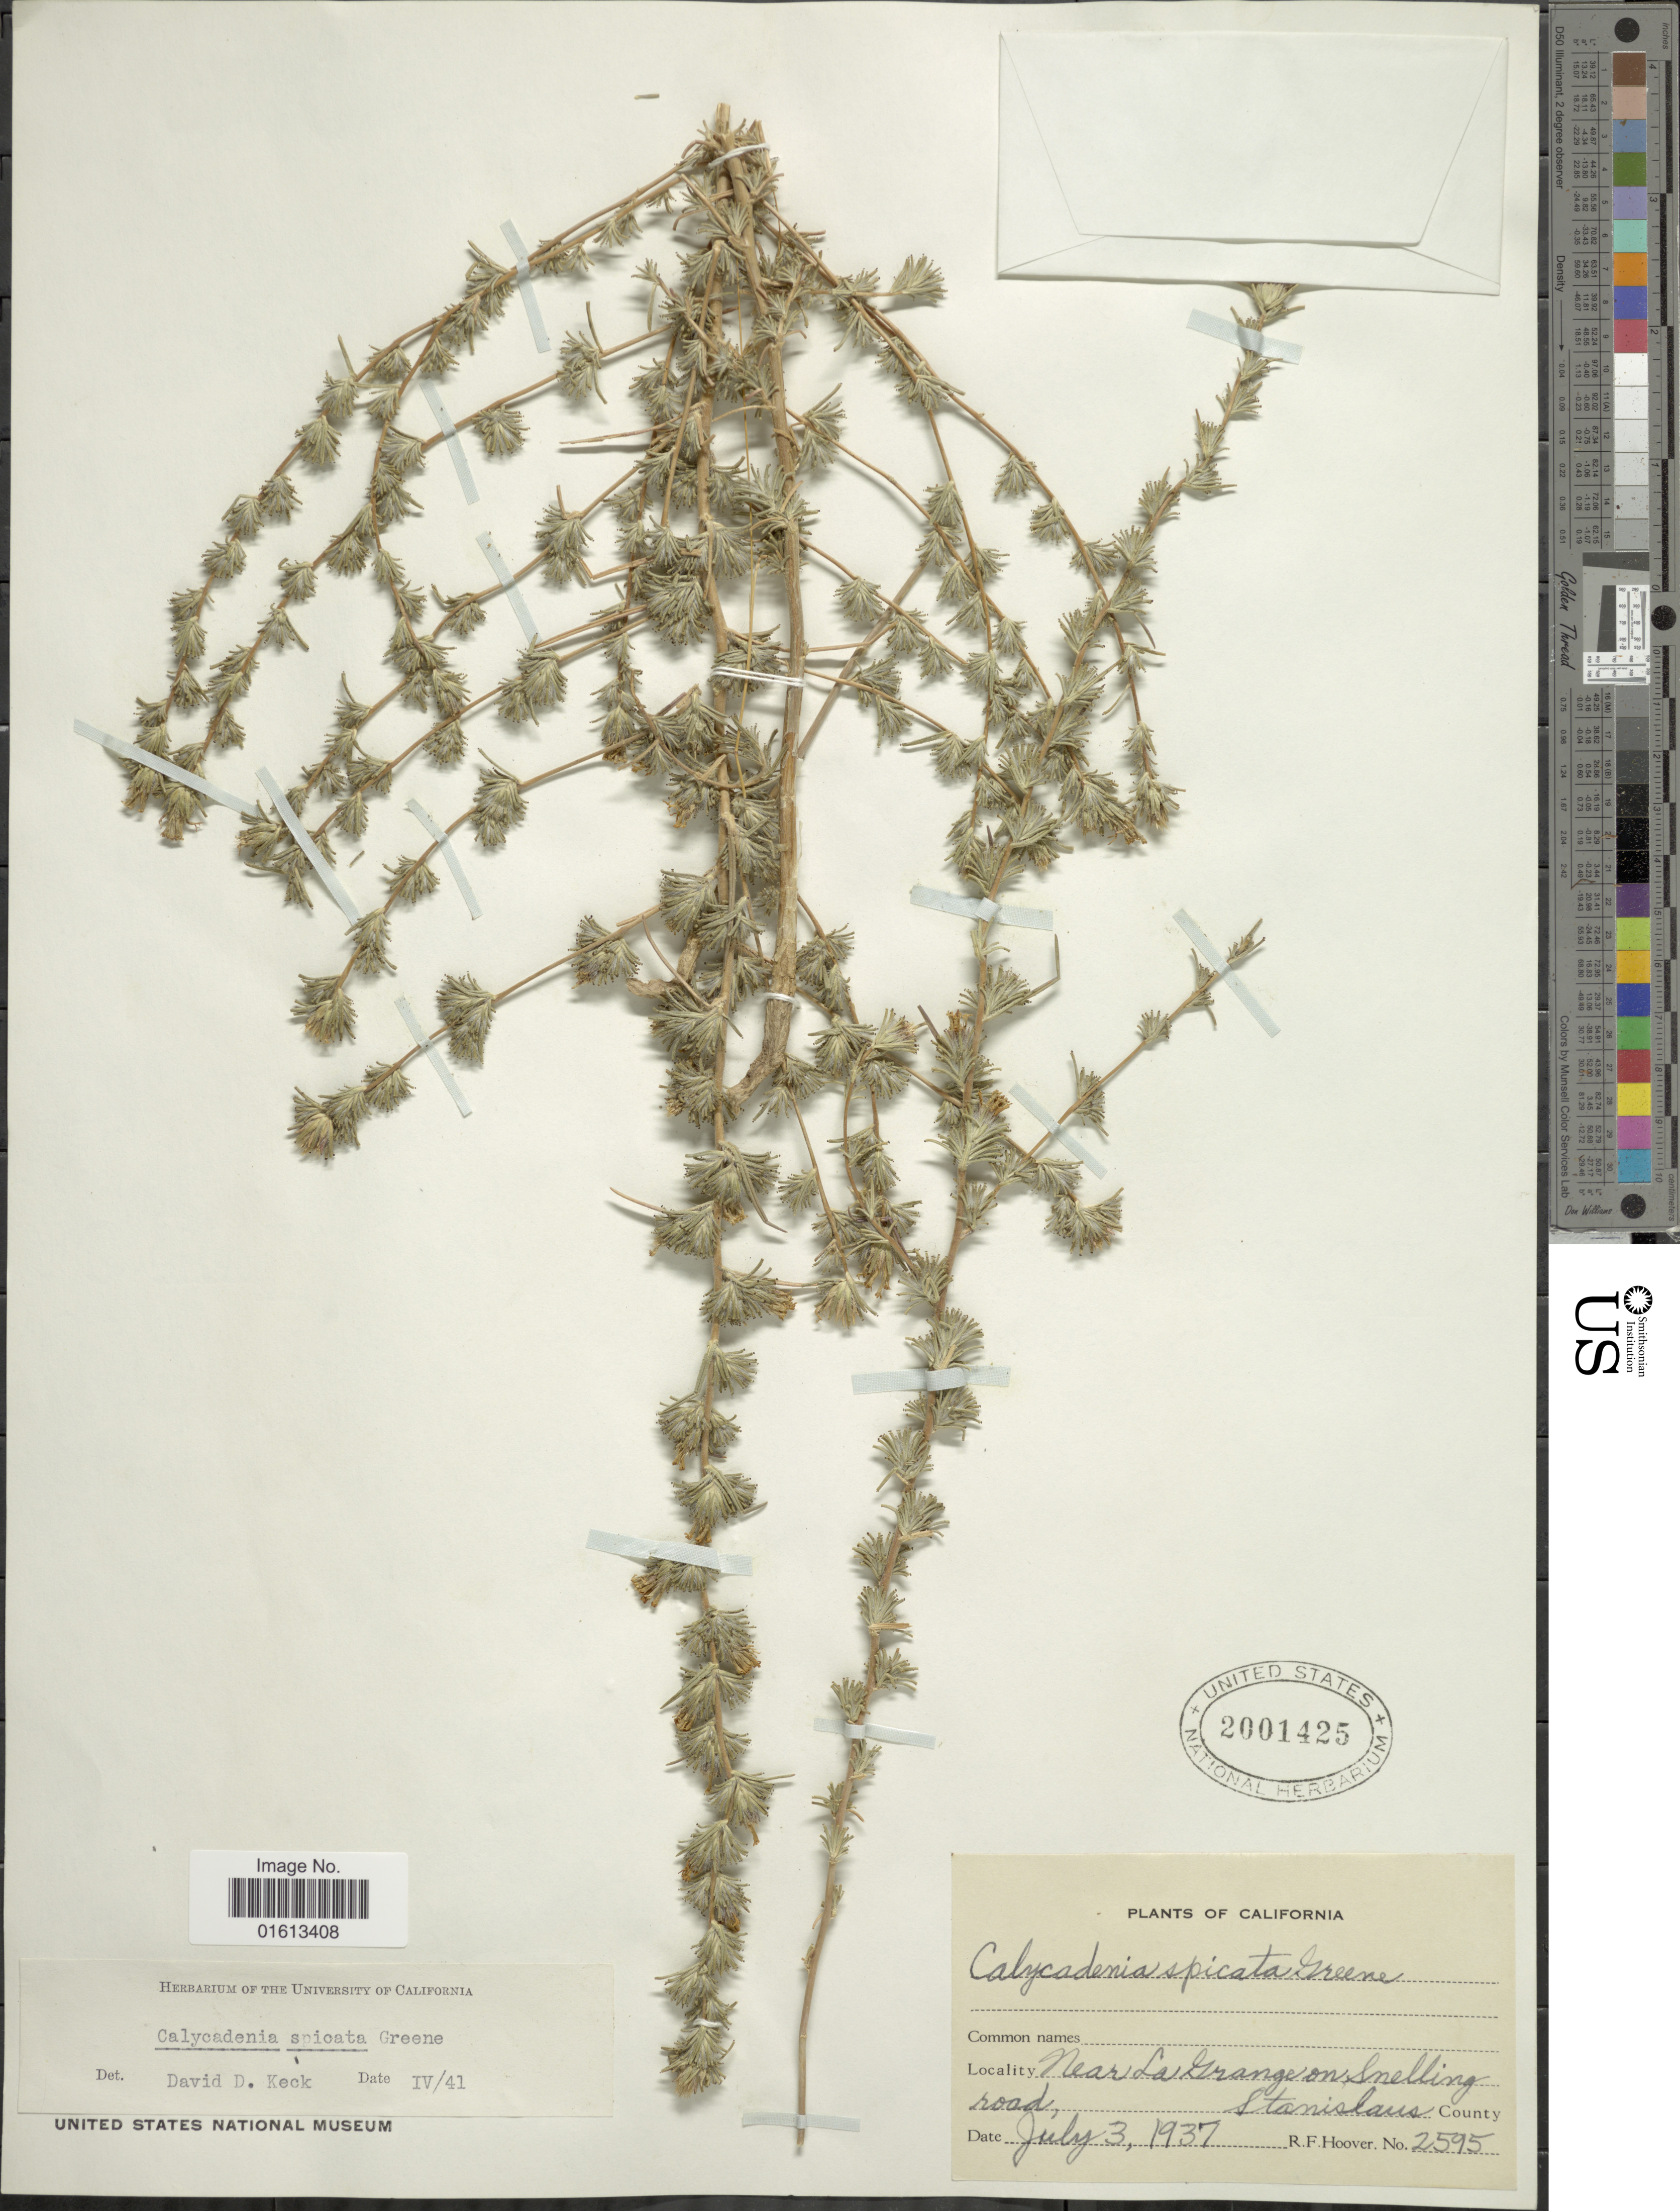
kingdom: Plantae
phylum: Tracheophyta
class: Magnoliopsida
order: Asterales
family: Asteraceae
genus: Calycadenia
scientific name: Calycadenia spicata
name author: (Greene) Greene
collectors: R. F. Hoover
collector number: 2595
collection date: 1937-07-03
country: United States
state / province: California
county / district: Stanislaus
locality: Near La Grange on Snelling road, Stanislaus County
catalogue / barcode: US 2001425